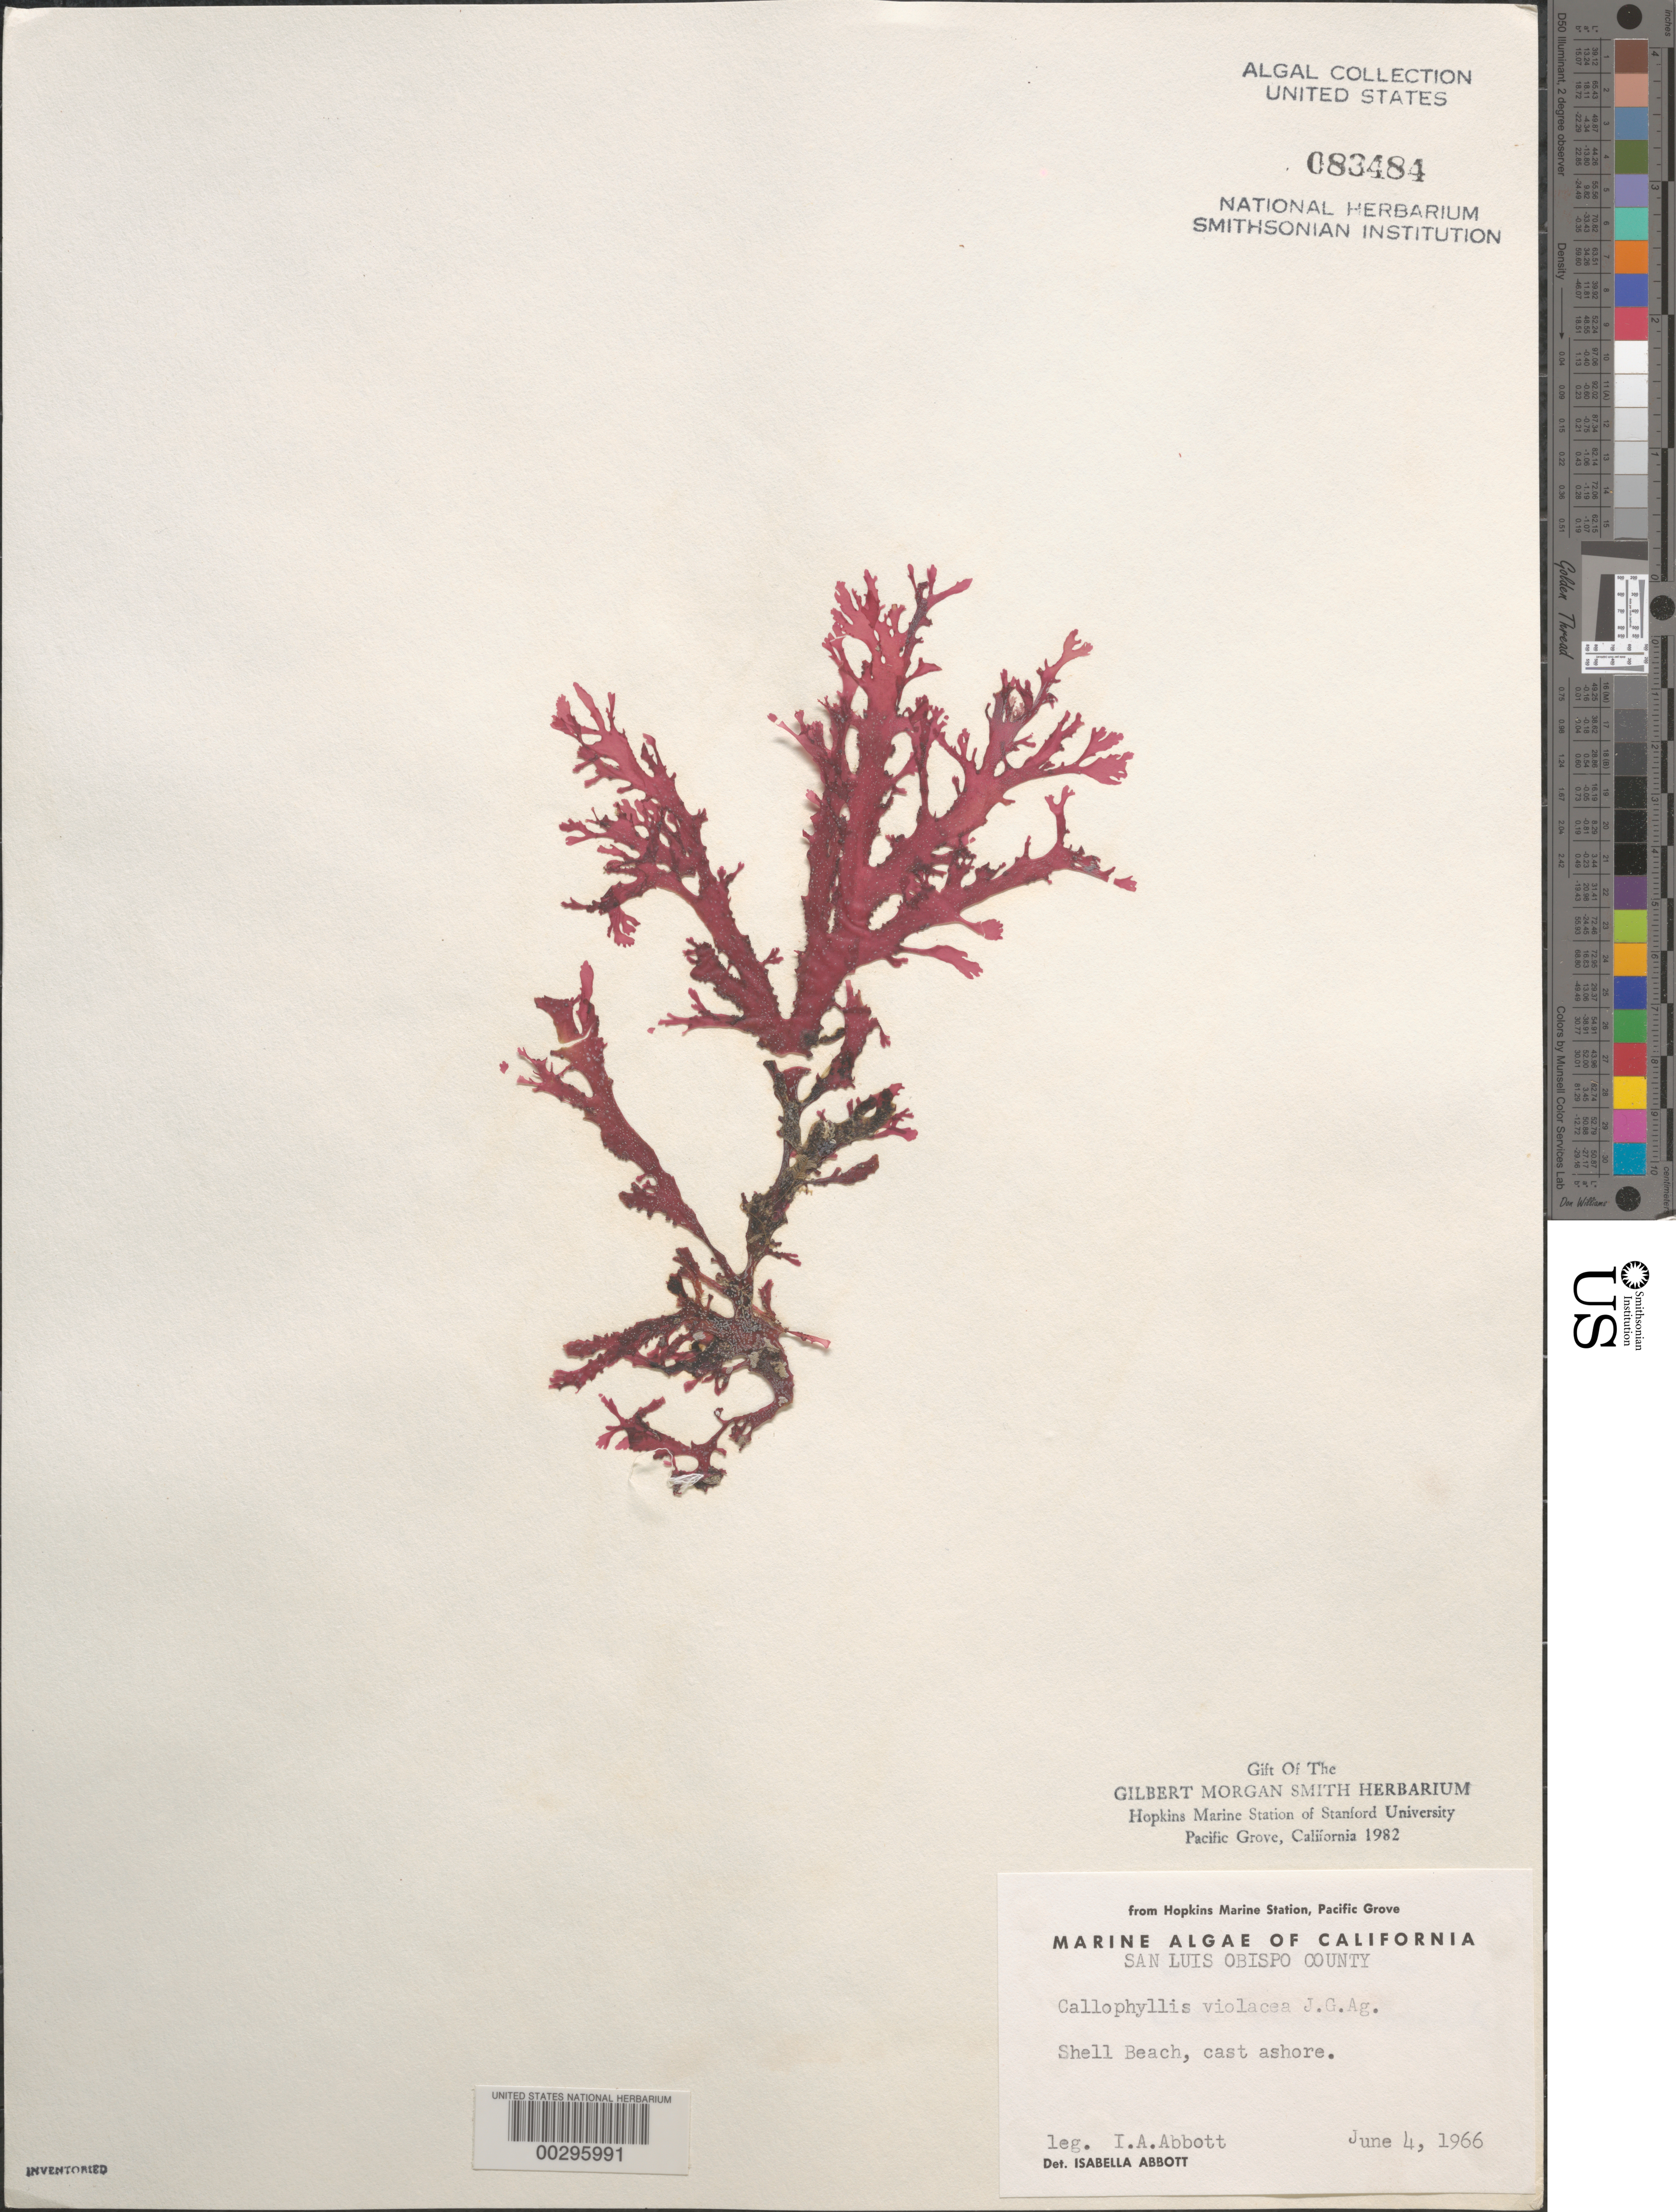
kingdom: Plantae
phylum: Rhodophyta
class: Florideophyceae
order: Gigartinales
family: Kallymeniaceae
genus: Callophyllis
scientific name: Callophyllis violacea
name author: J. Agardh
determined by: Abbott, Isabella A.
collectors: I. A. Abbott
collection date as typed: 04 Jun 1966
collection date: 1966-06-04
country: United States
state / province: California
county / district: San Luis Obispo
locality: Shell Beach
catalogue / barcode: US 83484